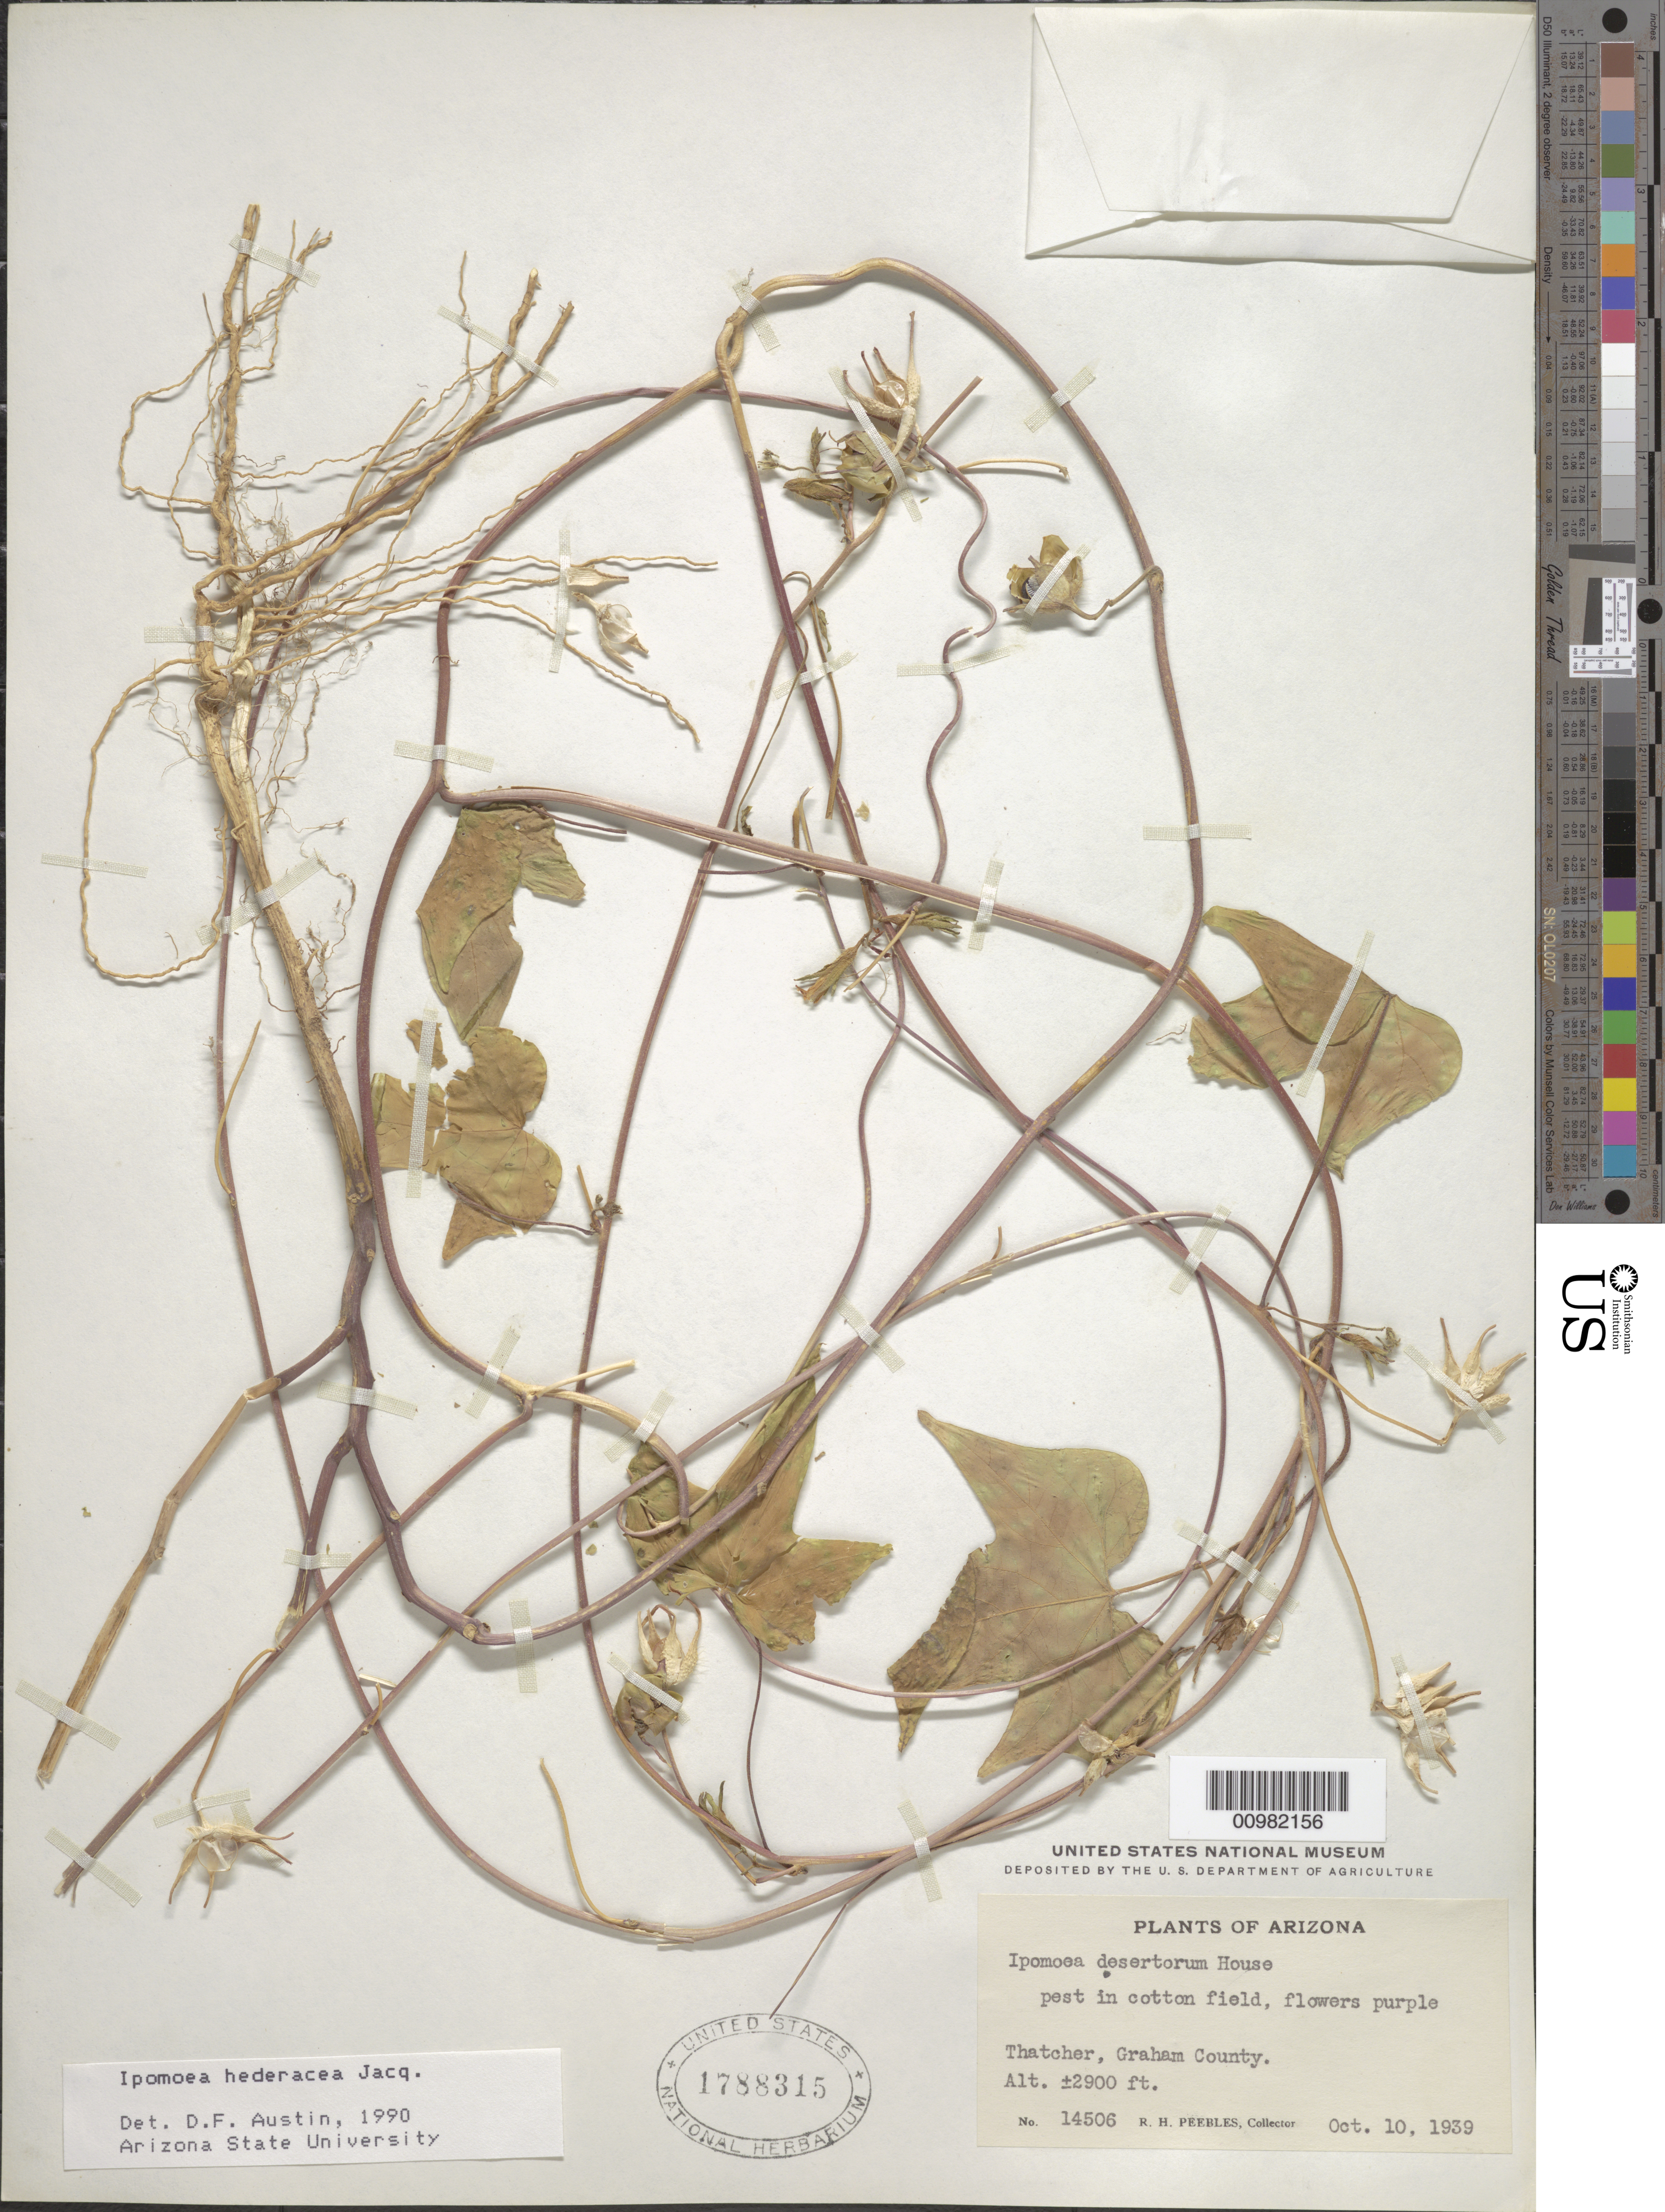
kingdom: Plantae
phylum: Tracheophyta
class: Magnoliopsida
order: Solanales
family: Convolvulaceae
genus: Ipomoea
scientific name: Ipomoea hederacea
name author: Jacq.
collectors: R. H. Peebles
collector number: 14506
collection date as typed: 10 Oct 1939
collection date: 1939-10-10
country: United States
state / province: Arizona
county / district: Graham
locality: Thatcher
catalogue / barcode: US 1788315